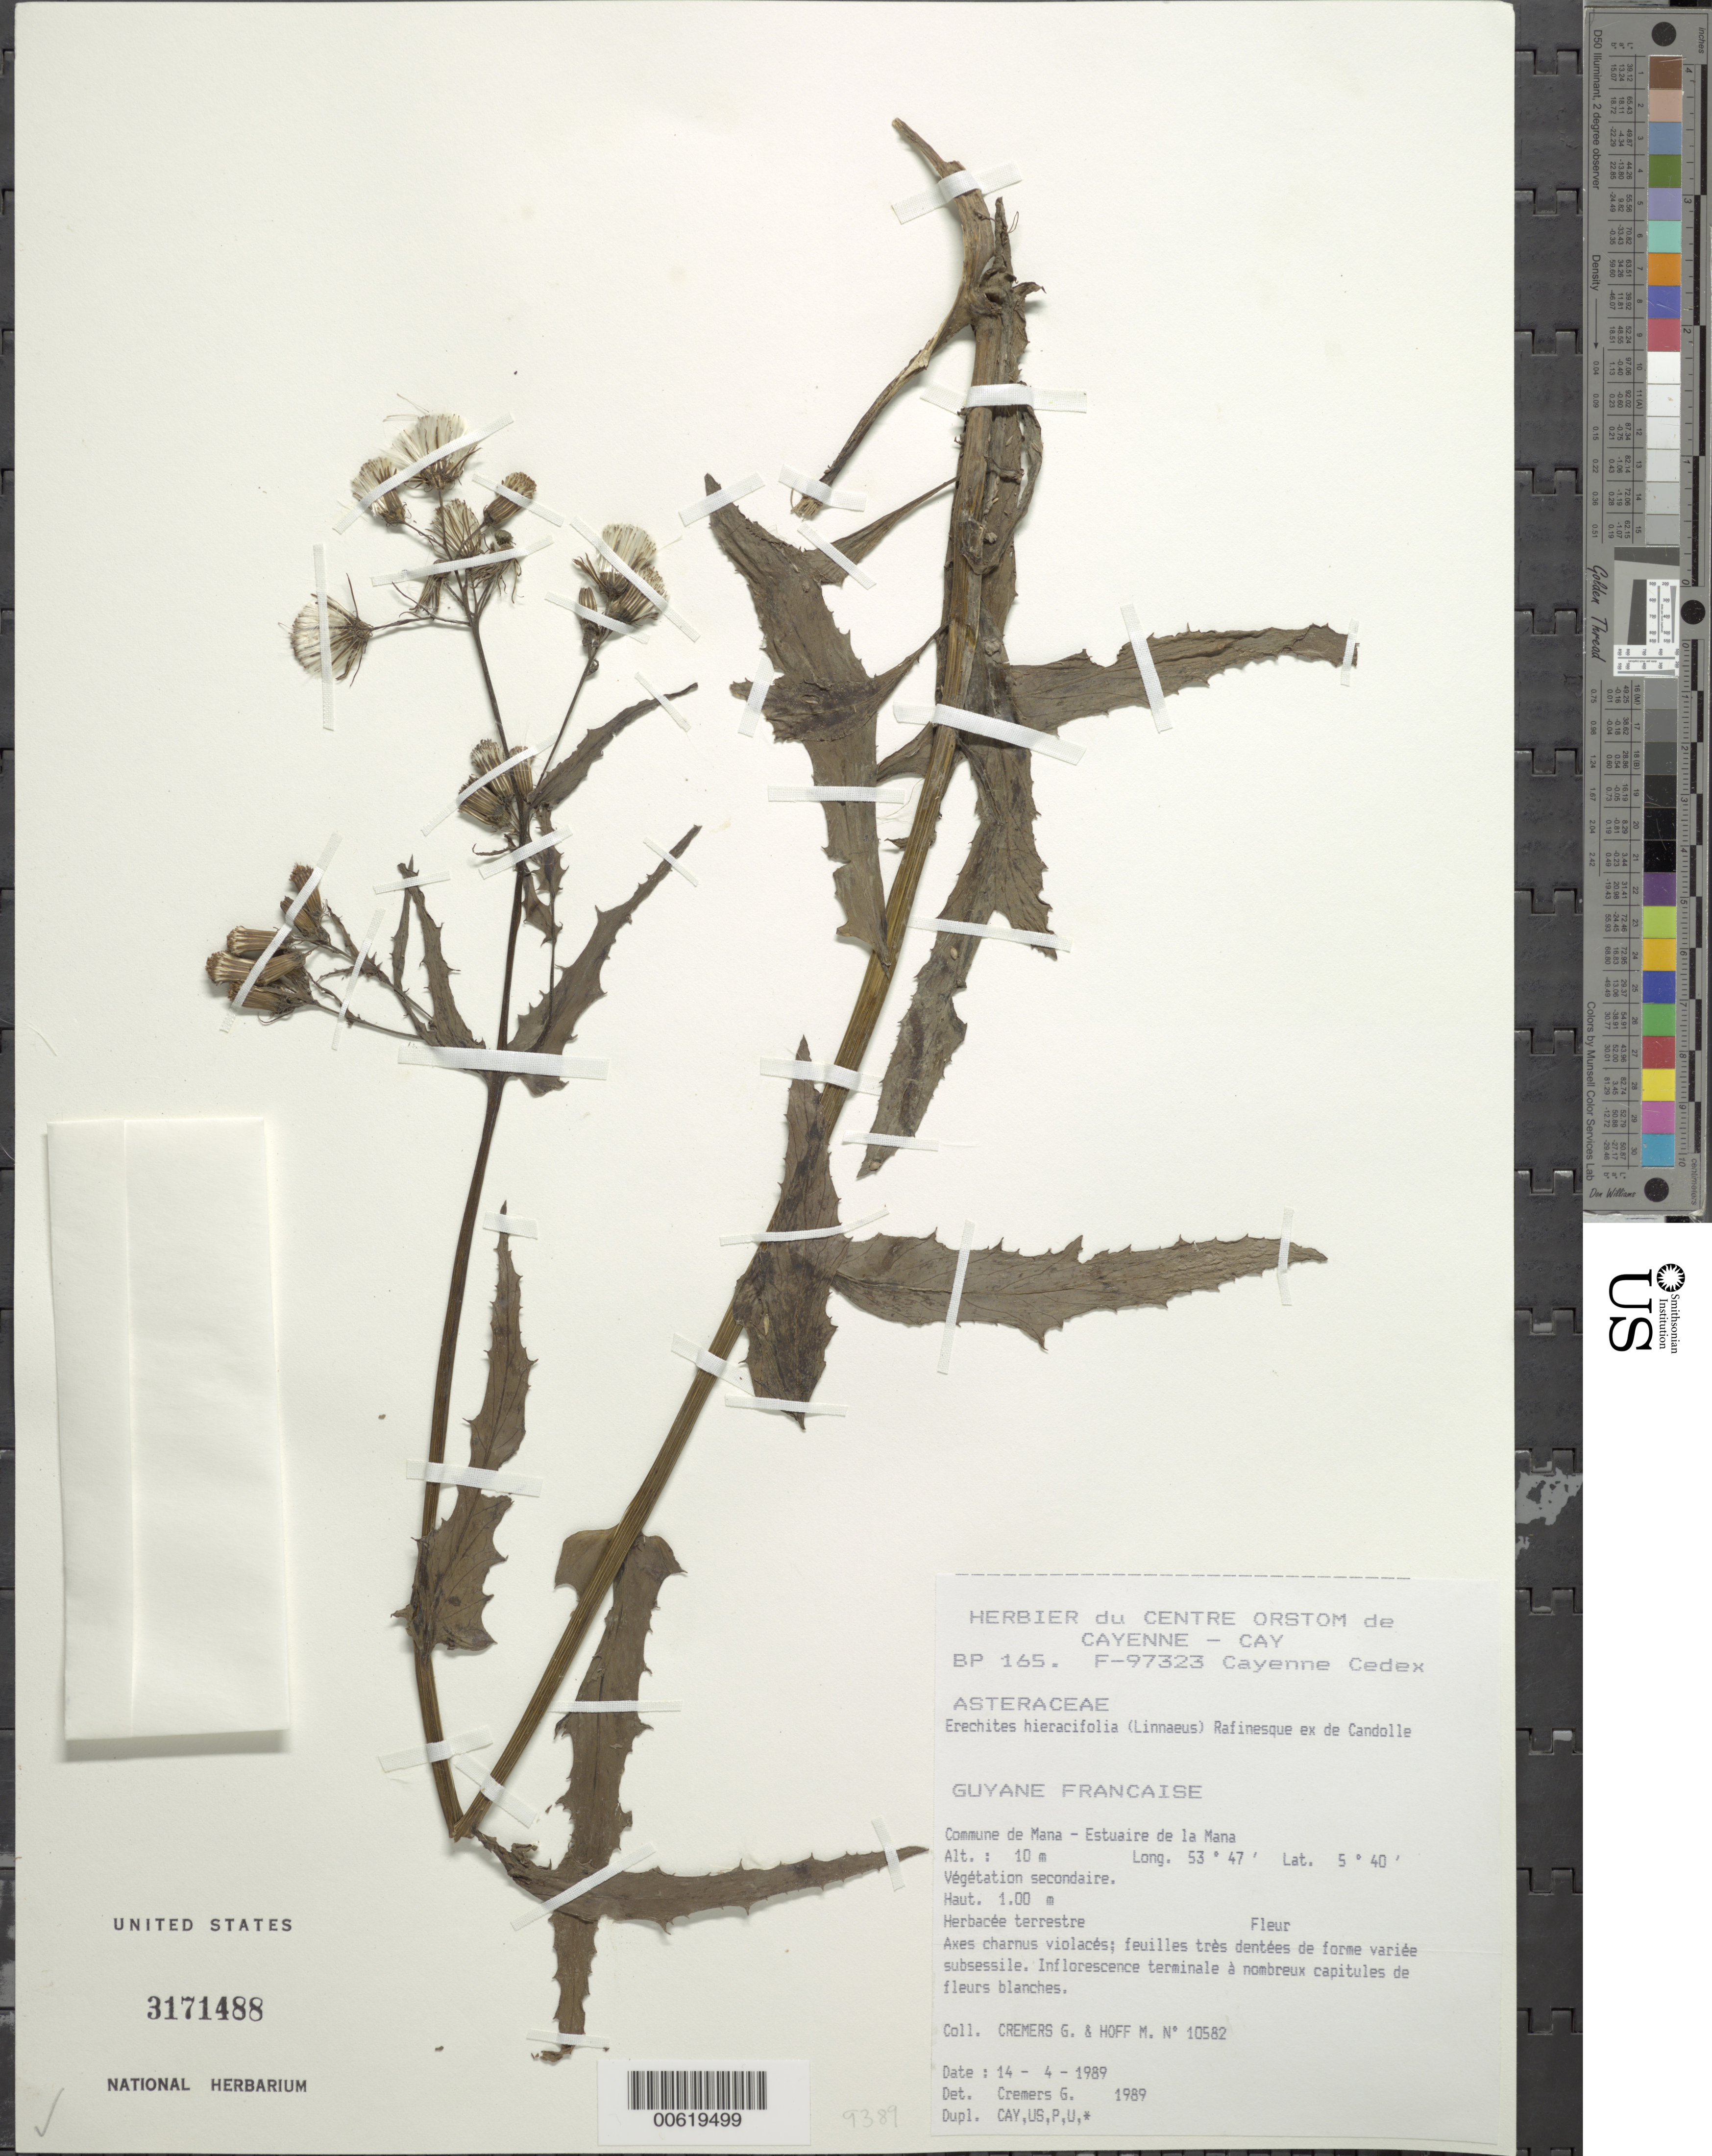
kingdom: Plantae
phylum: Tracheophyta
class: Magnoliopsida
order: Asterales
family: Asteraceae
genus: Erechtites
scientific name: Erechtites hieraciifolius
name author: (L.) Raf. ex DC.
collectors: G. Cremers & M. Hoff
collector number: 10582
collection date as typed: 14-Apr-89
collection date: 1989-04-14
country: French Guiana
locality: Commune de Mana, Estuaire de la Mana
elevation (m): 10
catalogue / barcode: US 3171488